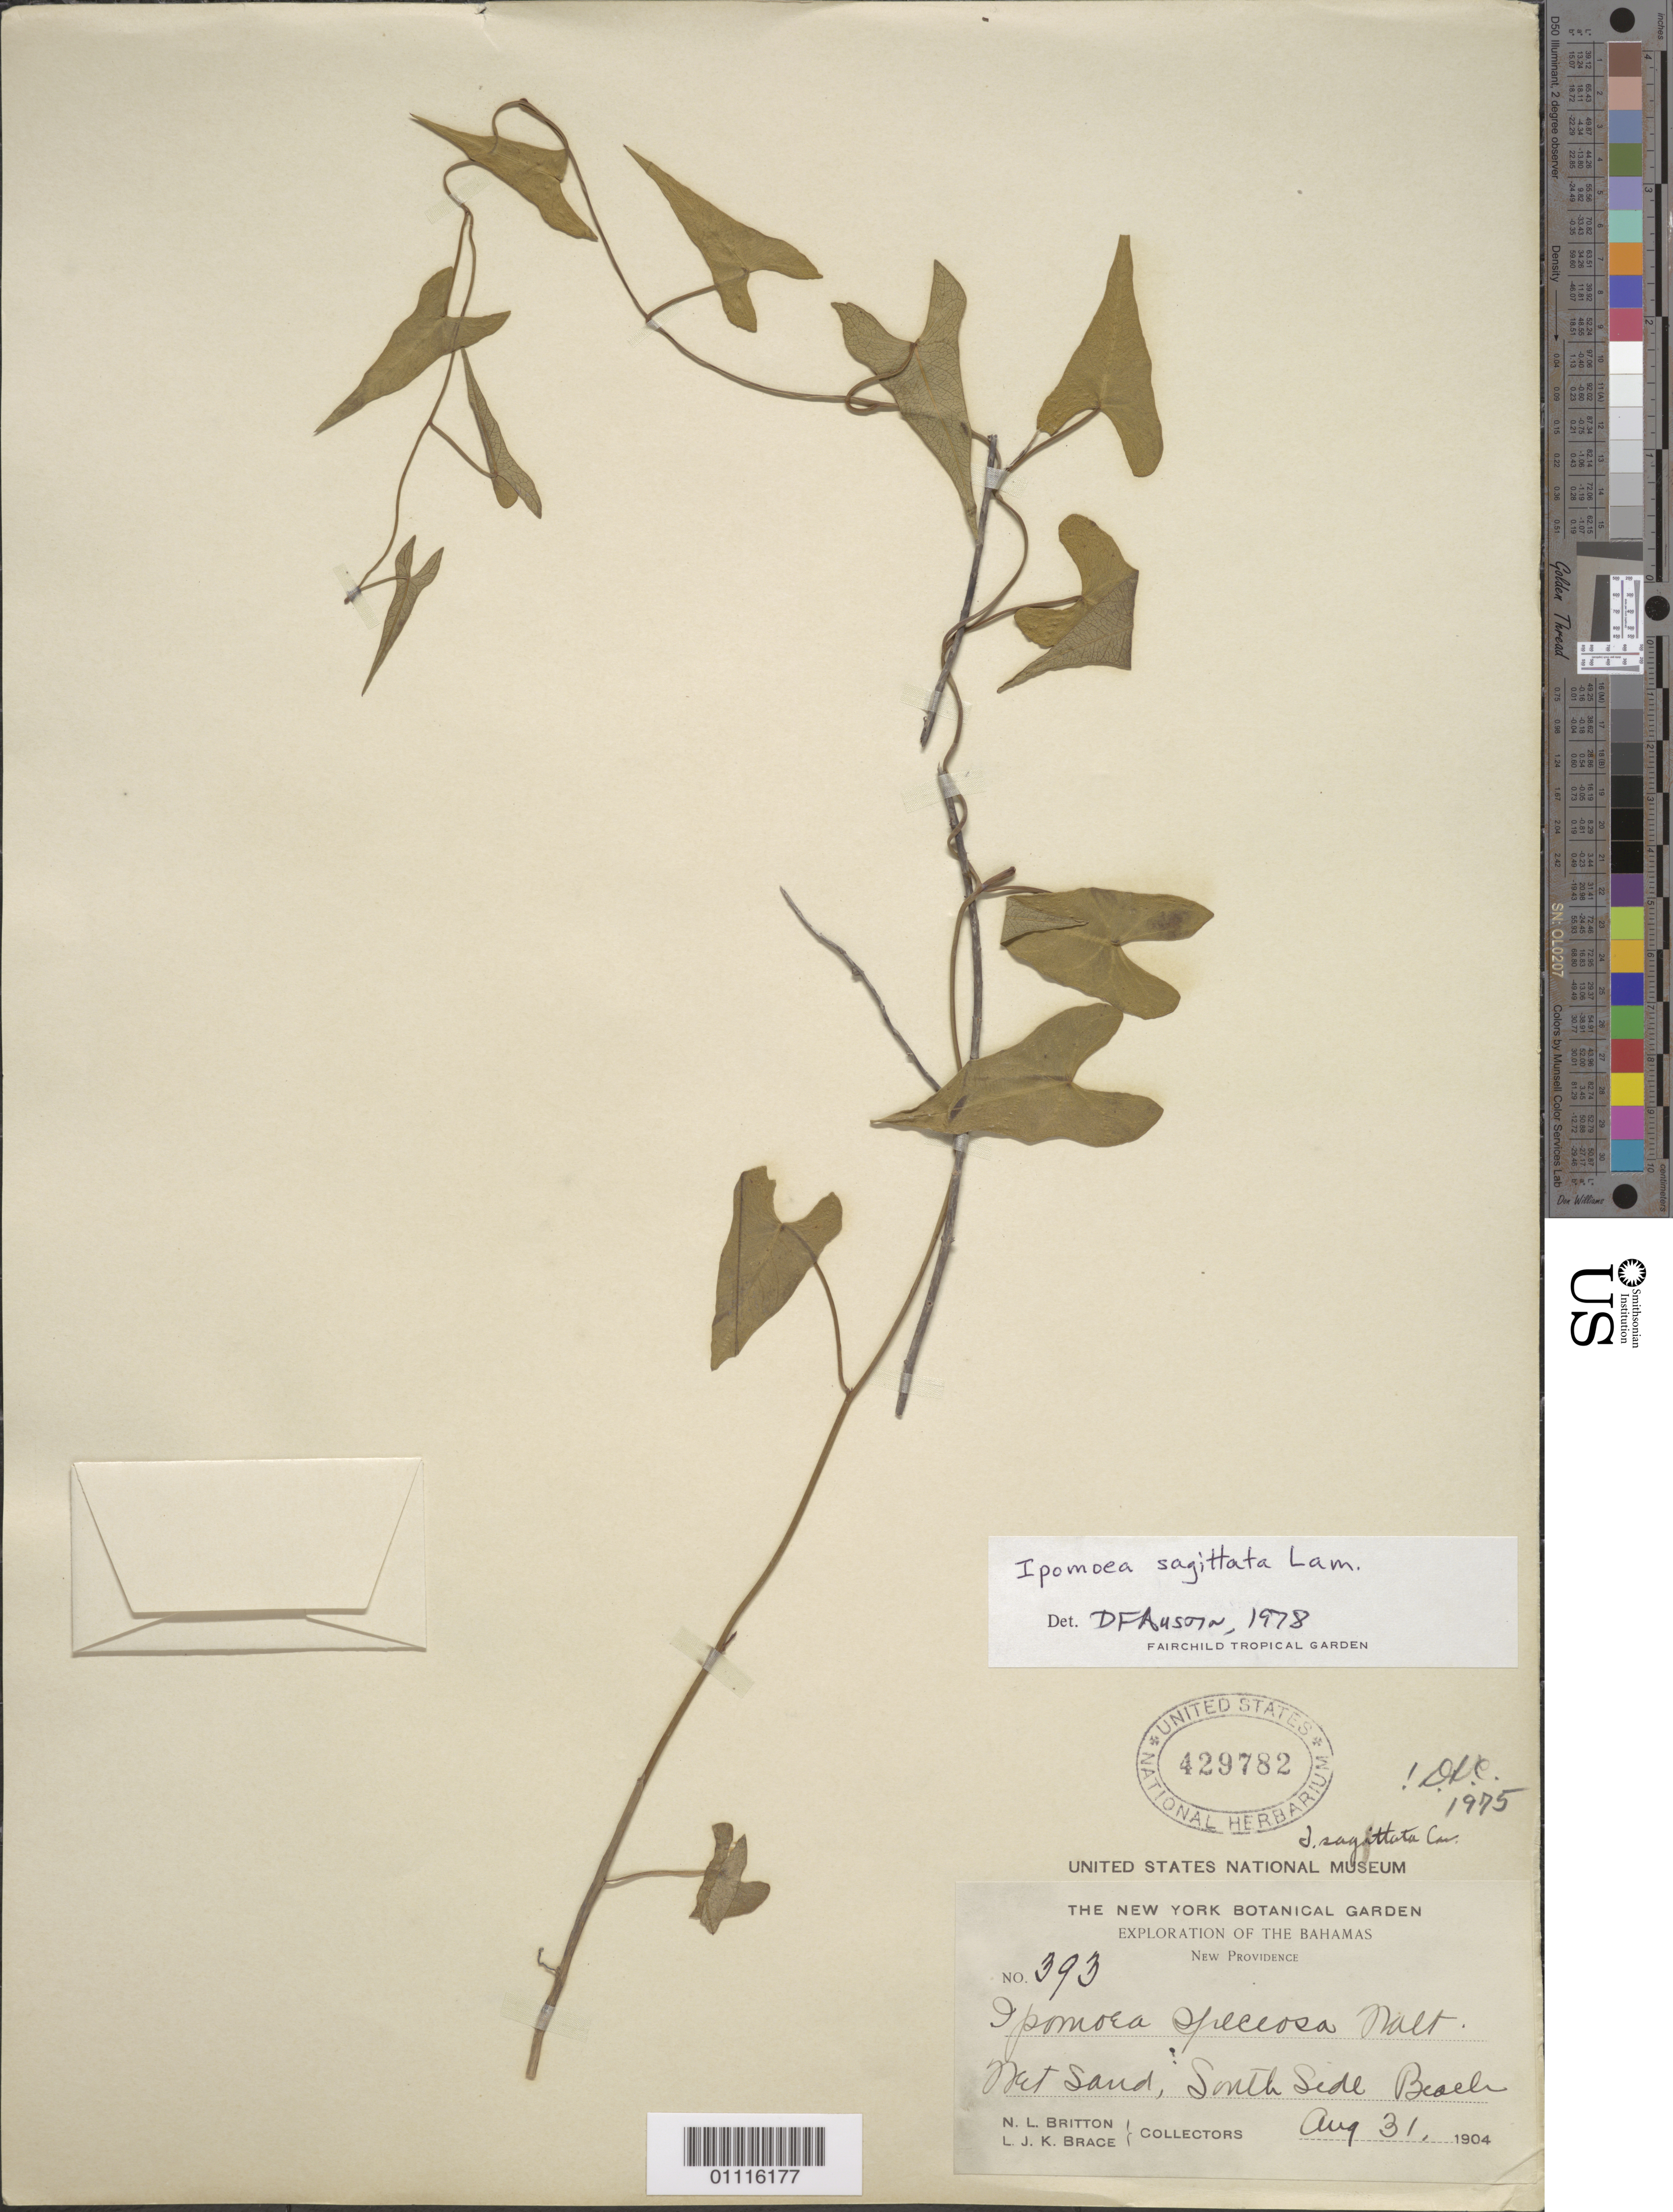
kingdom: Plantae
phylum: Tracheophyta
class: Magnoliopsida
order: Solanales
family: Convolvulaceae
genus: Ipomoea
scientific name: Ipomoea sagittata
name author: Poir.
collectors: N. Britton & L. J. K. Brace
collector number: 393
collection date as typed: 31 Aug 1904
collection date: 1904-08-31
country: Bahamas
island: New Providence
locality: Wet sand, South Side Beach.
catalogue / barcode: US 429782